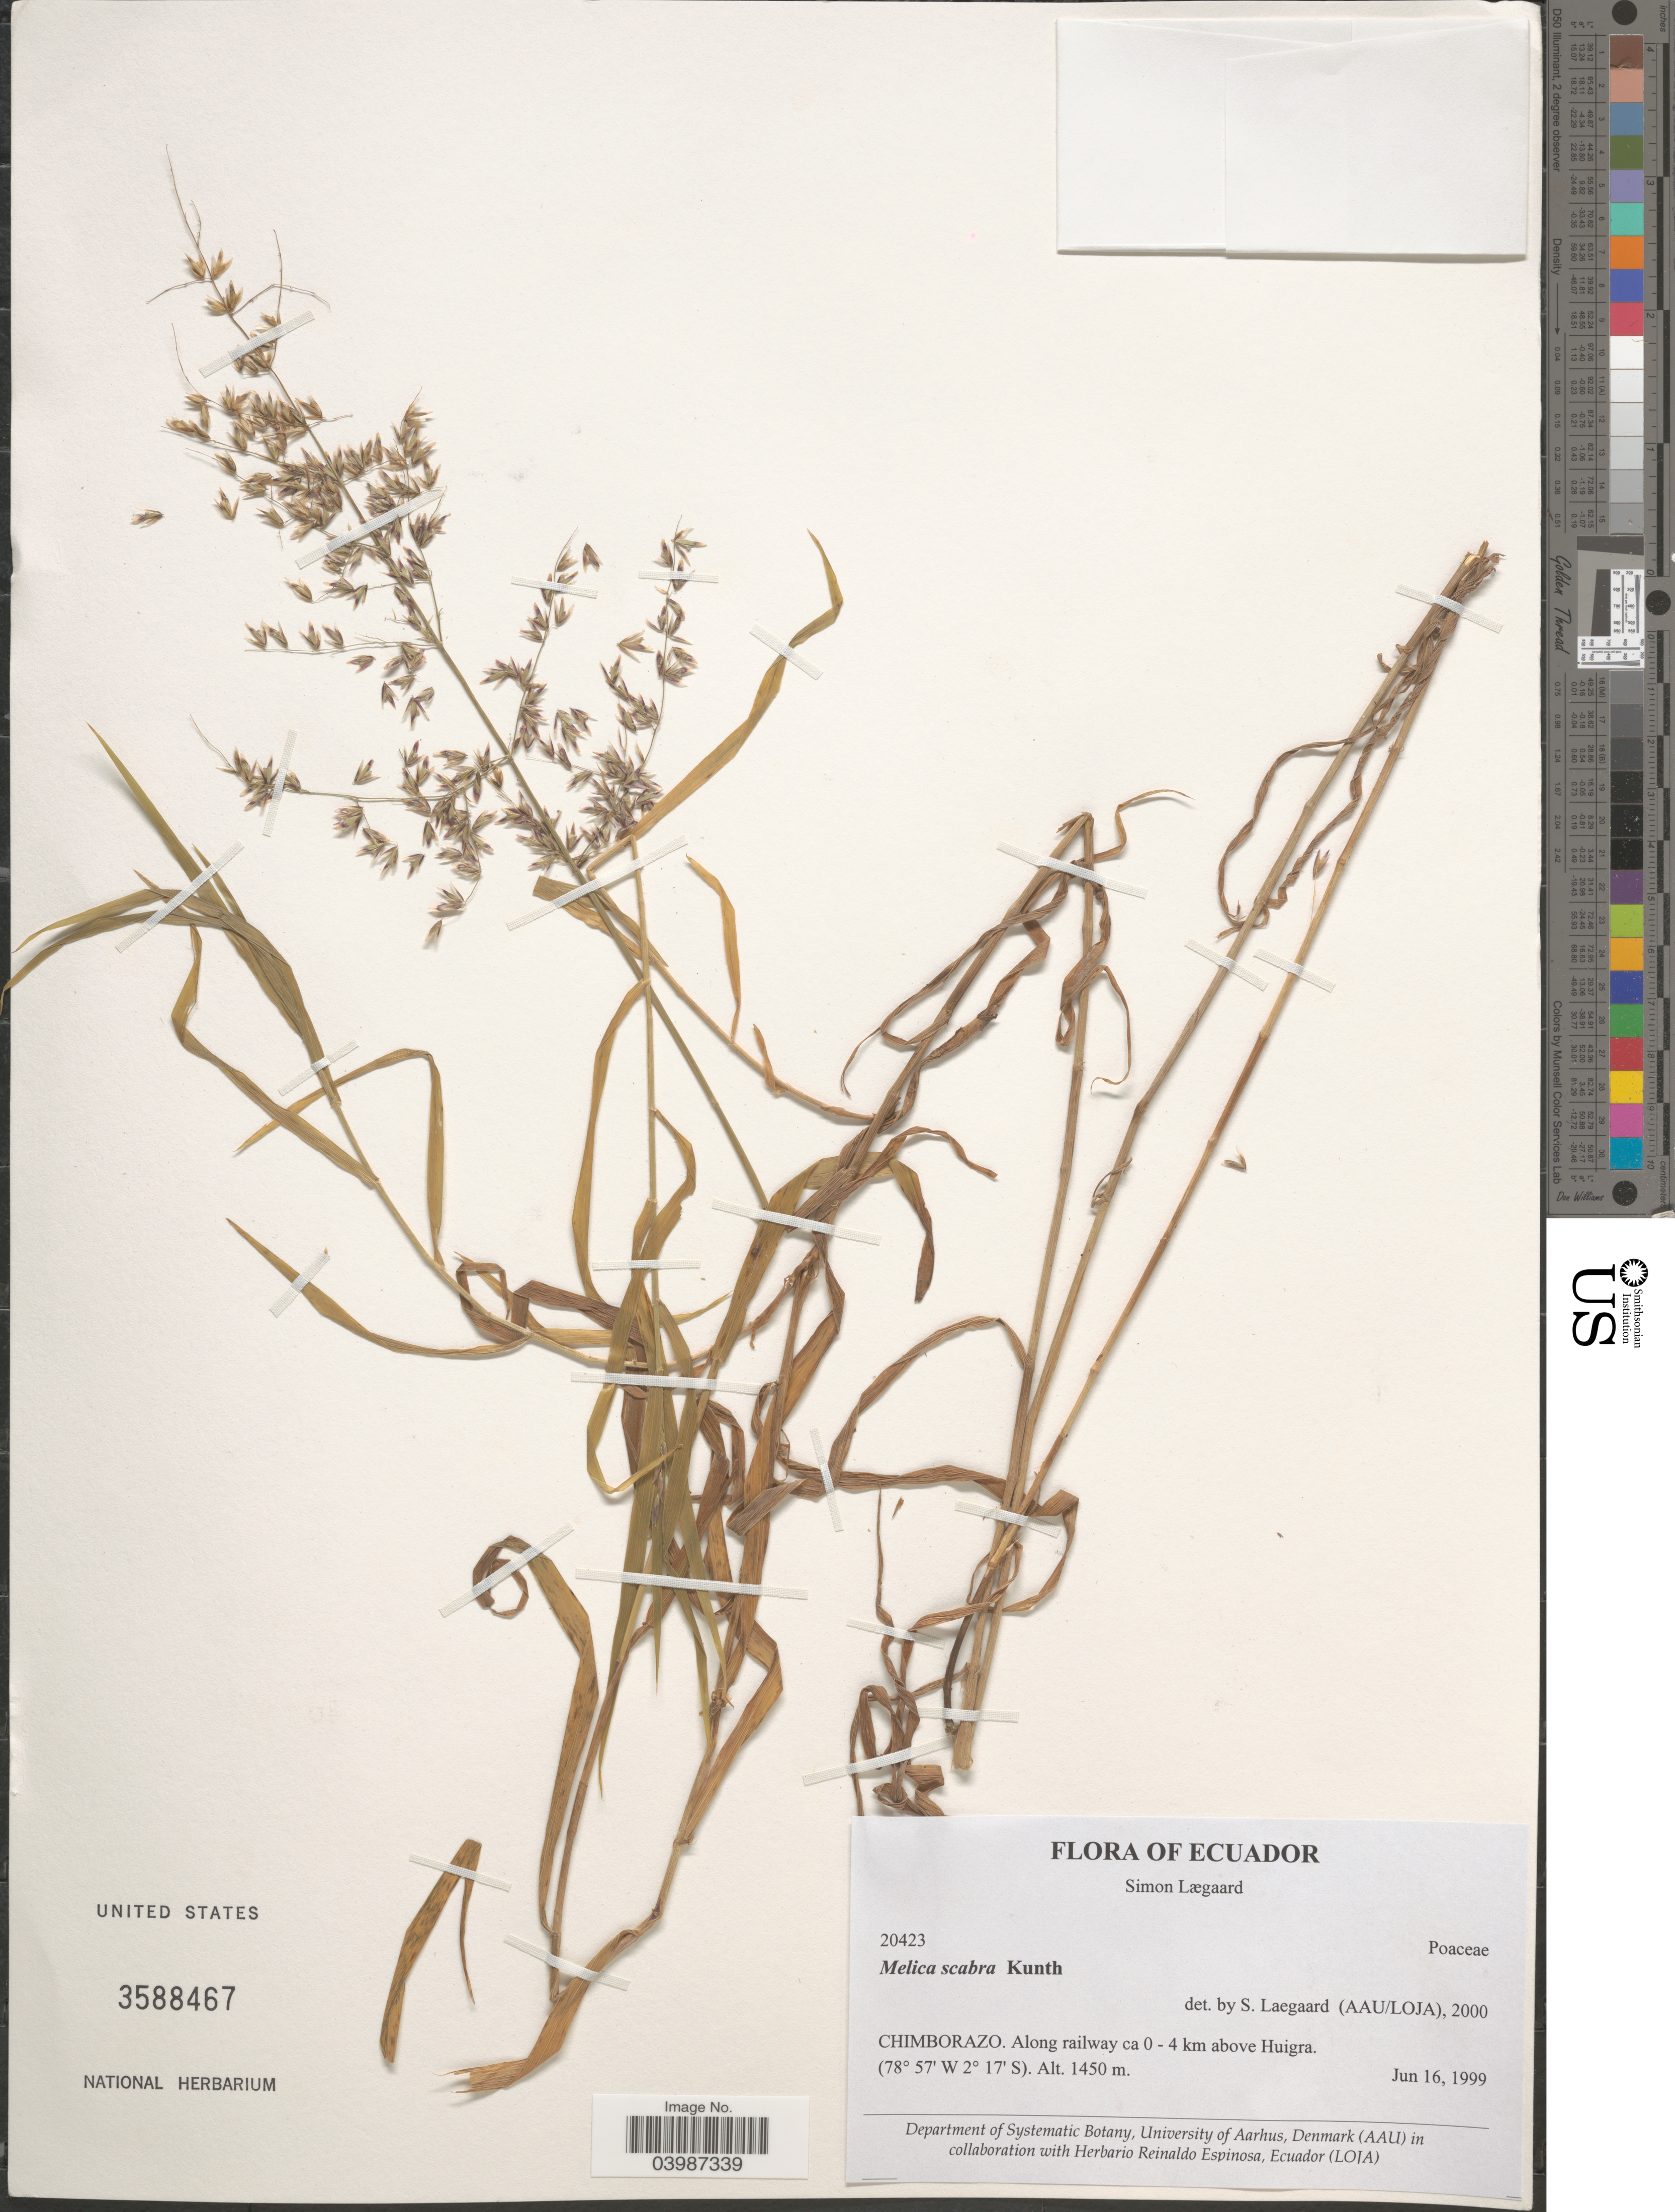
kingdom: Plantae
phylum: Tracheophyta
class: Liliopsida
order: Poales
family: Poaceae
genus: Melica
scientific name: Melica scabra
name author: Kunth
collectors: S. Lægaard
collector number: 20423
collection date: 1999-06-16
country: Ecuador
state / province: Chimborazo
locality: Along railway ca 0-4 km above Huigra.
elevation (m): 1450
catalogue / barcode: US 3588467